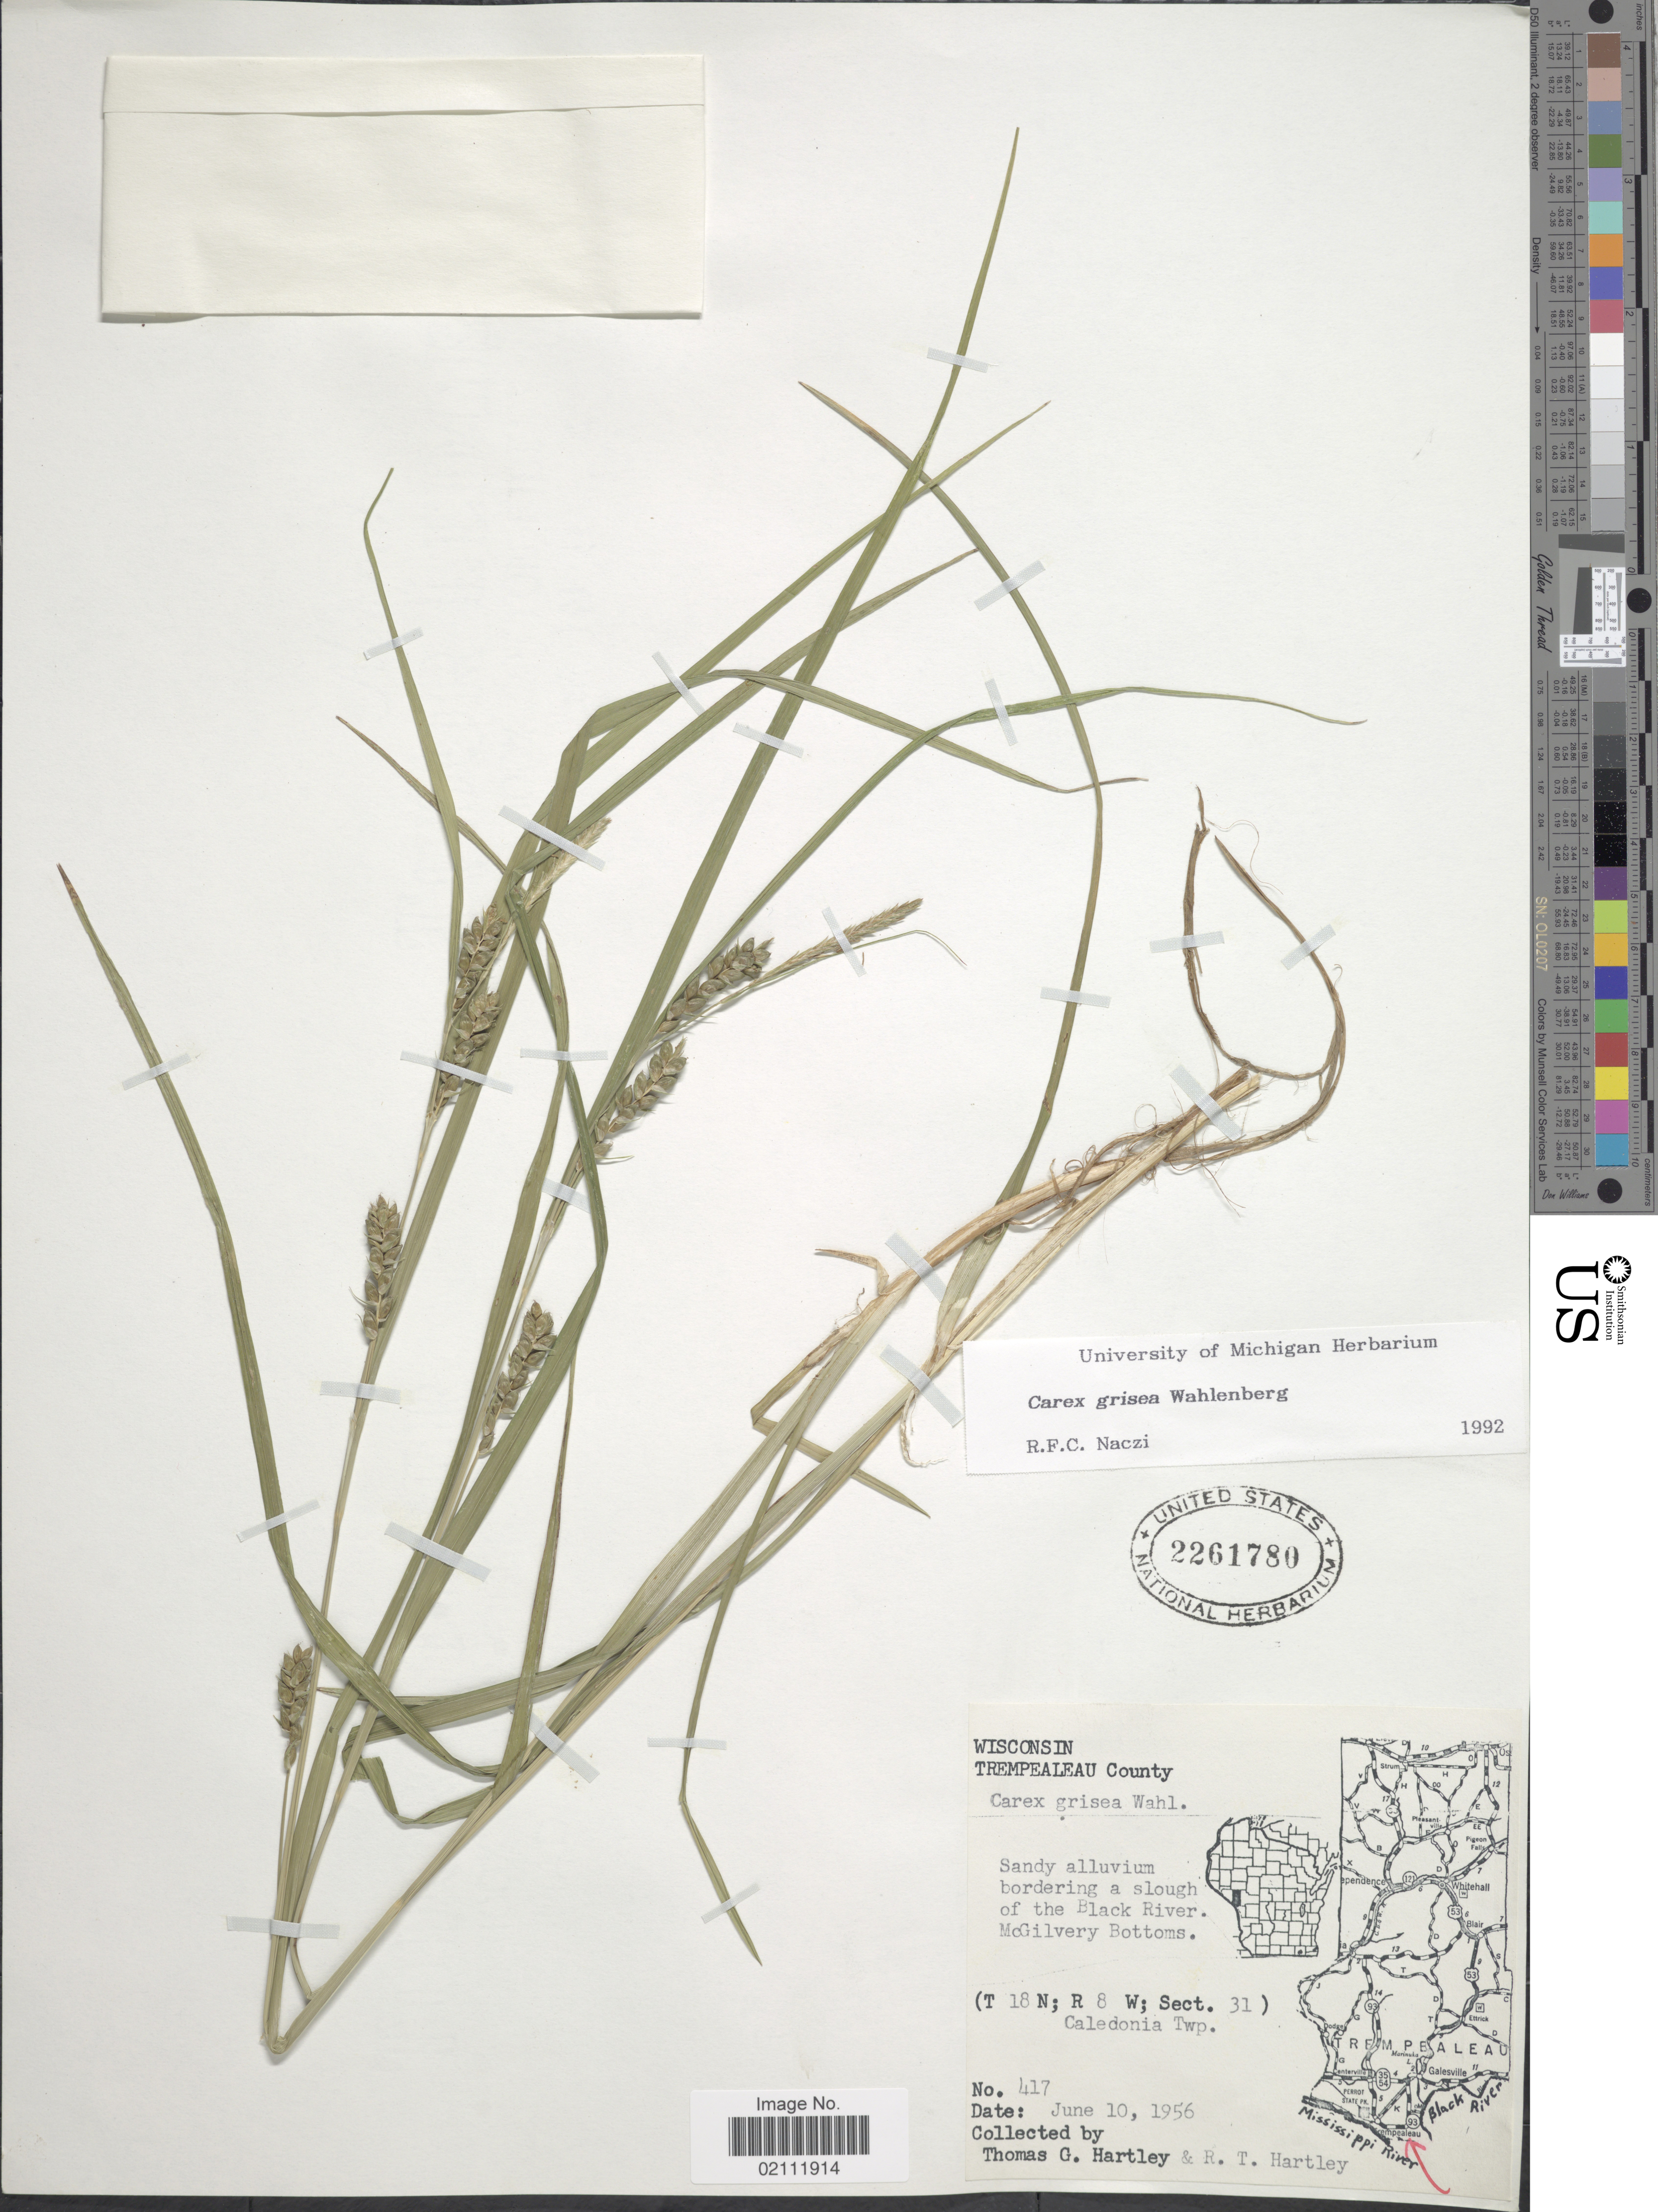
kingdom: Plantae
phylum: Tracheophyta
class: Liliopsida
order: Poales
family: Cyperaceae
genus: Carex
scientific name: Carex grisea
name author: Wahlenb.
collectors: T. G. Hartley & R. T. Hartley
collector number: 417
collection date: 1956-06-10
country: United States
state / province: Wisconsin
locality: Trempealeau County, bordering a slough of the Black River. McGilvery Bottoms. (T18N; R8W; Sect. 31) Caledonia Twp.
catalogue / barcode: US 2261780